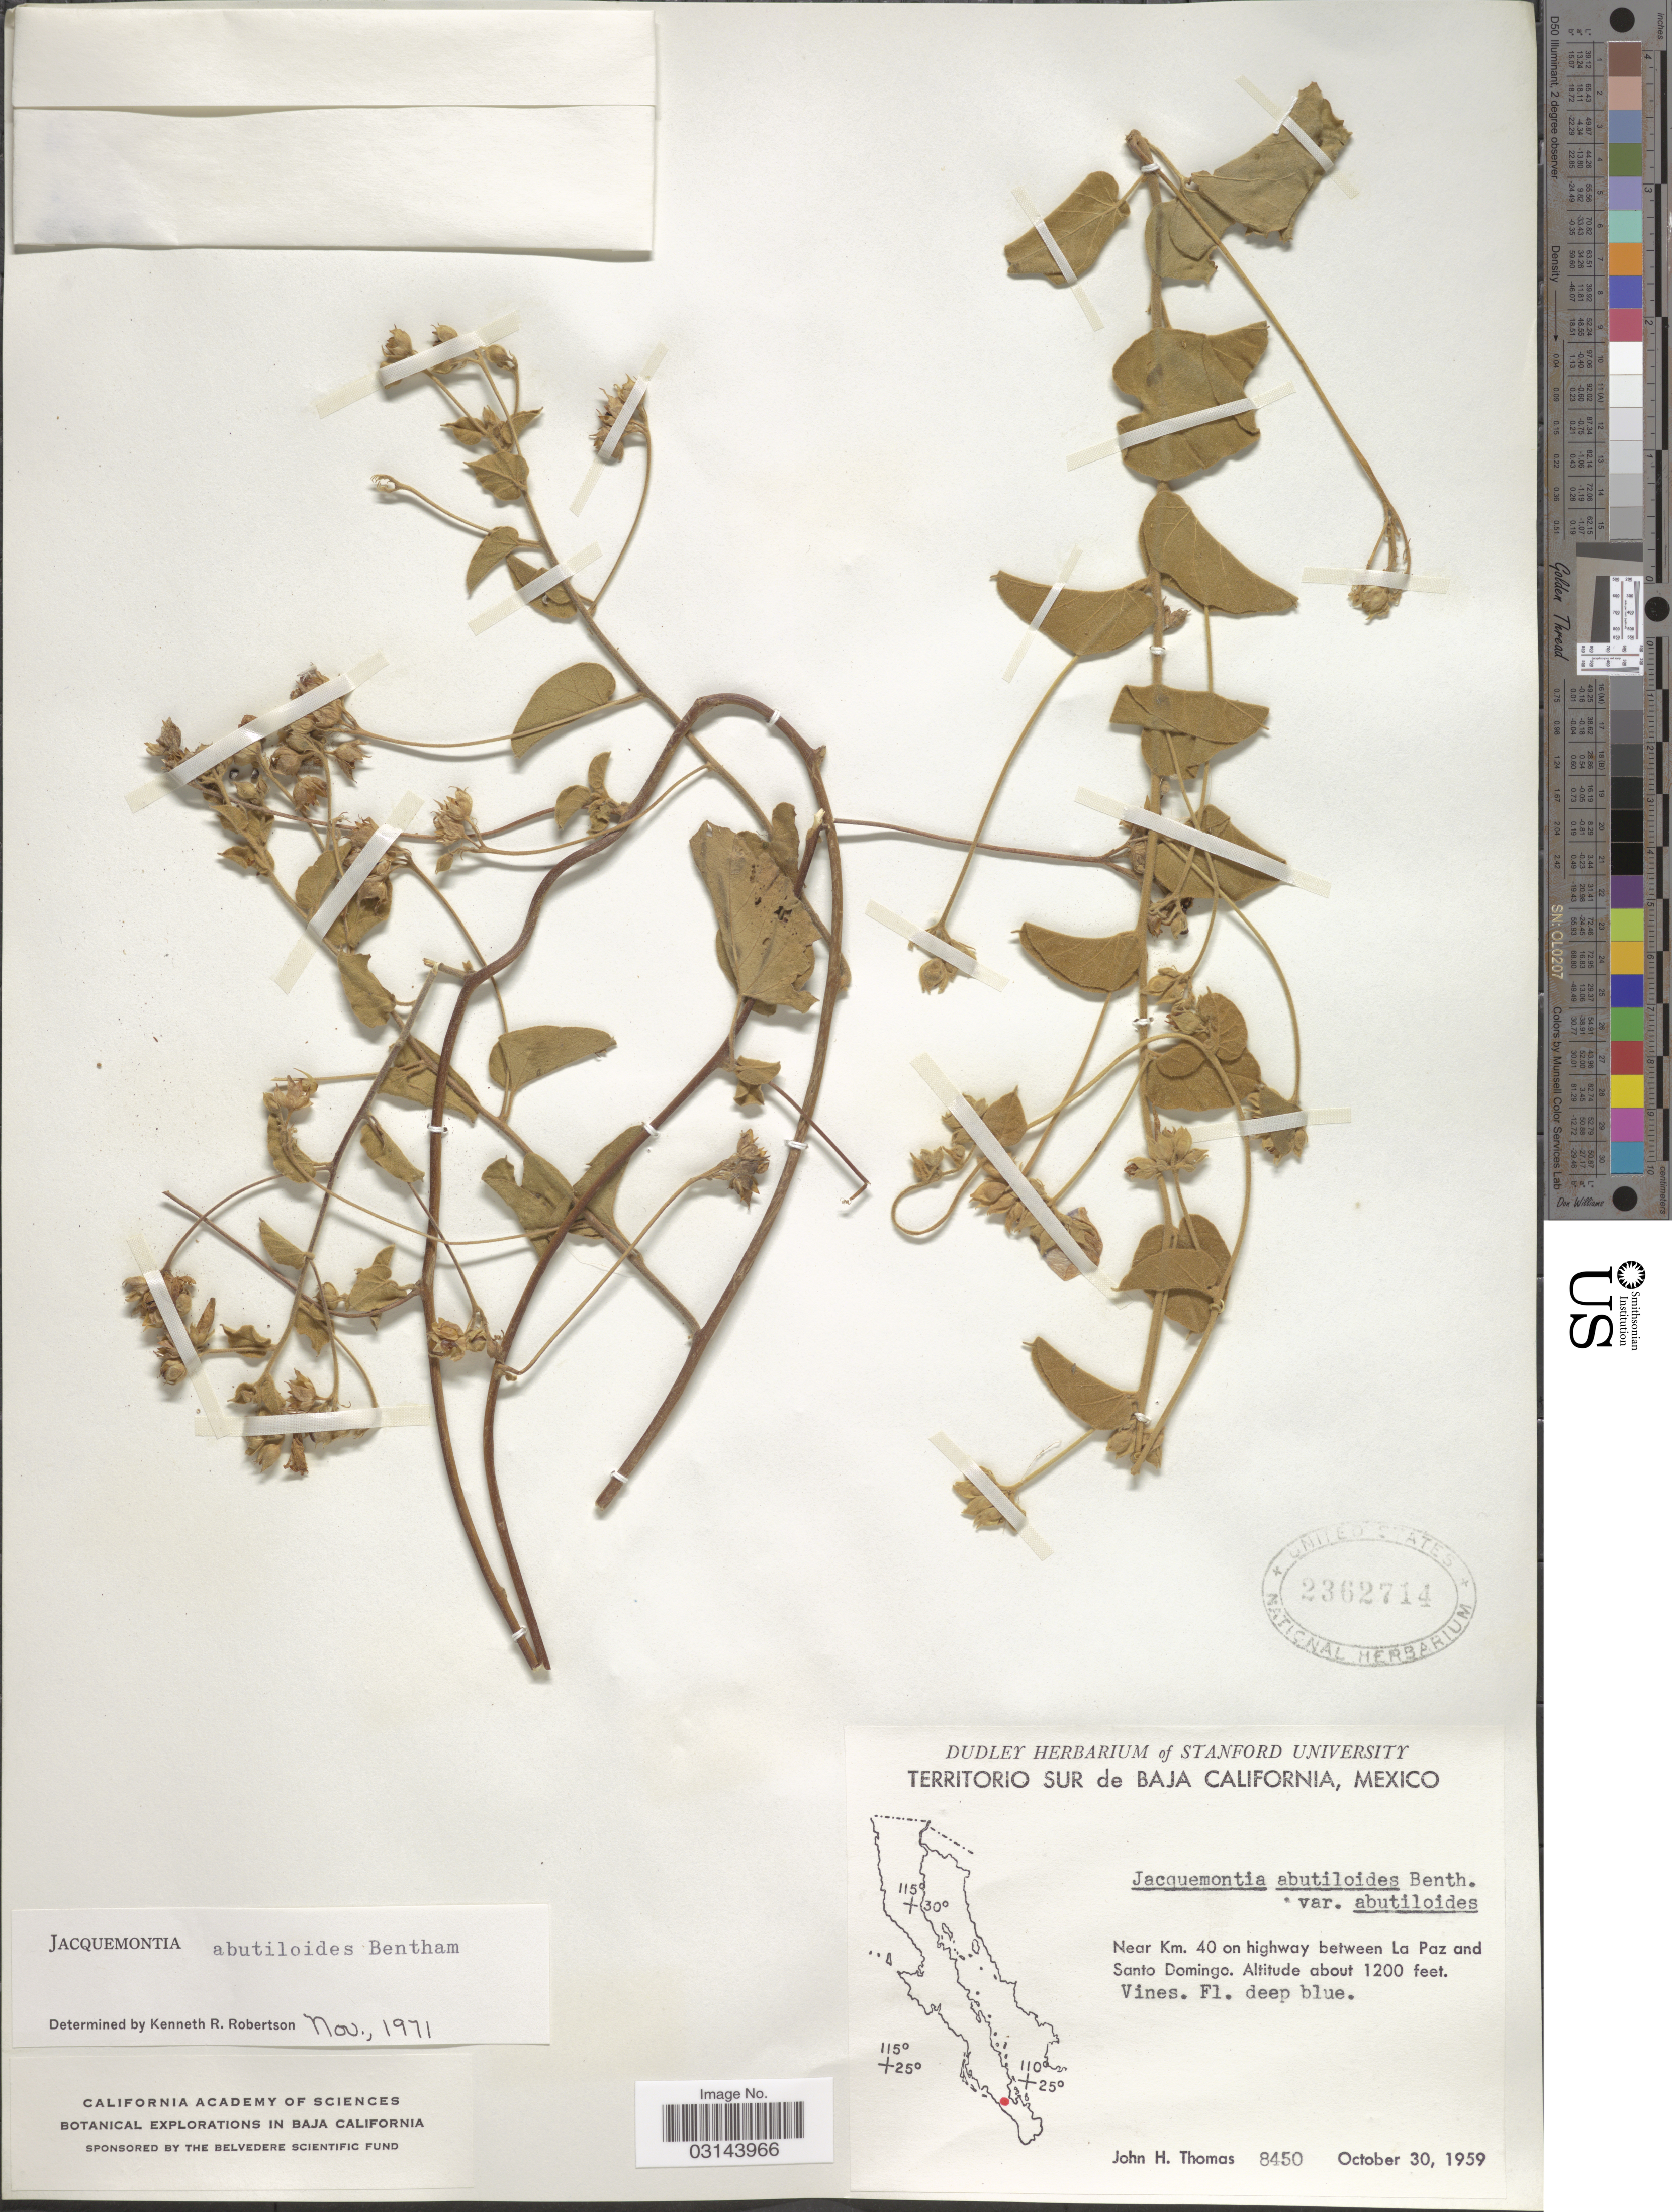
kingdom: Plantae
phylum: Tracheophyta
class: Magnoliopsida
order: Solanales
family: Convolvulaceae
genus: Jacquemontia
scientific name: Jacquemontia abutiloides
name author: Benth.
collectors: J. H. Thomas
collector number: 8450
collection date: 1959-10-30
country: Mexico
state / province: Baja California Sur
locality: Territorio Sur de Baja California, Mexico, Near Km. 40 on highway between La Paz and Santo Domingo.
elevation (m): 366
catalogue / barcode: US 2362714